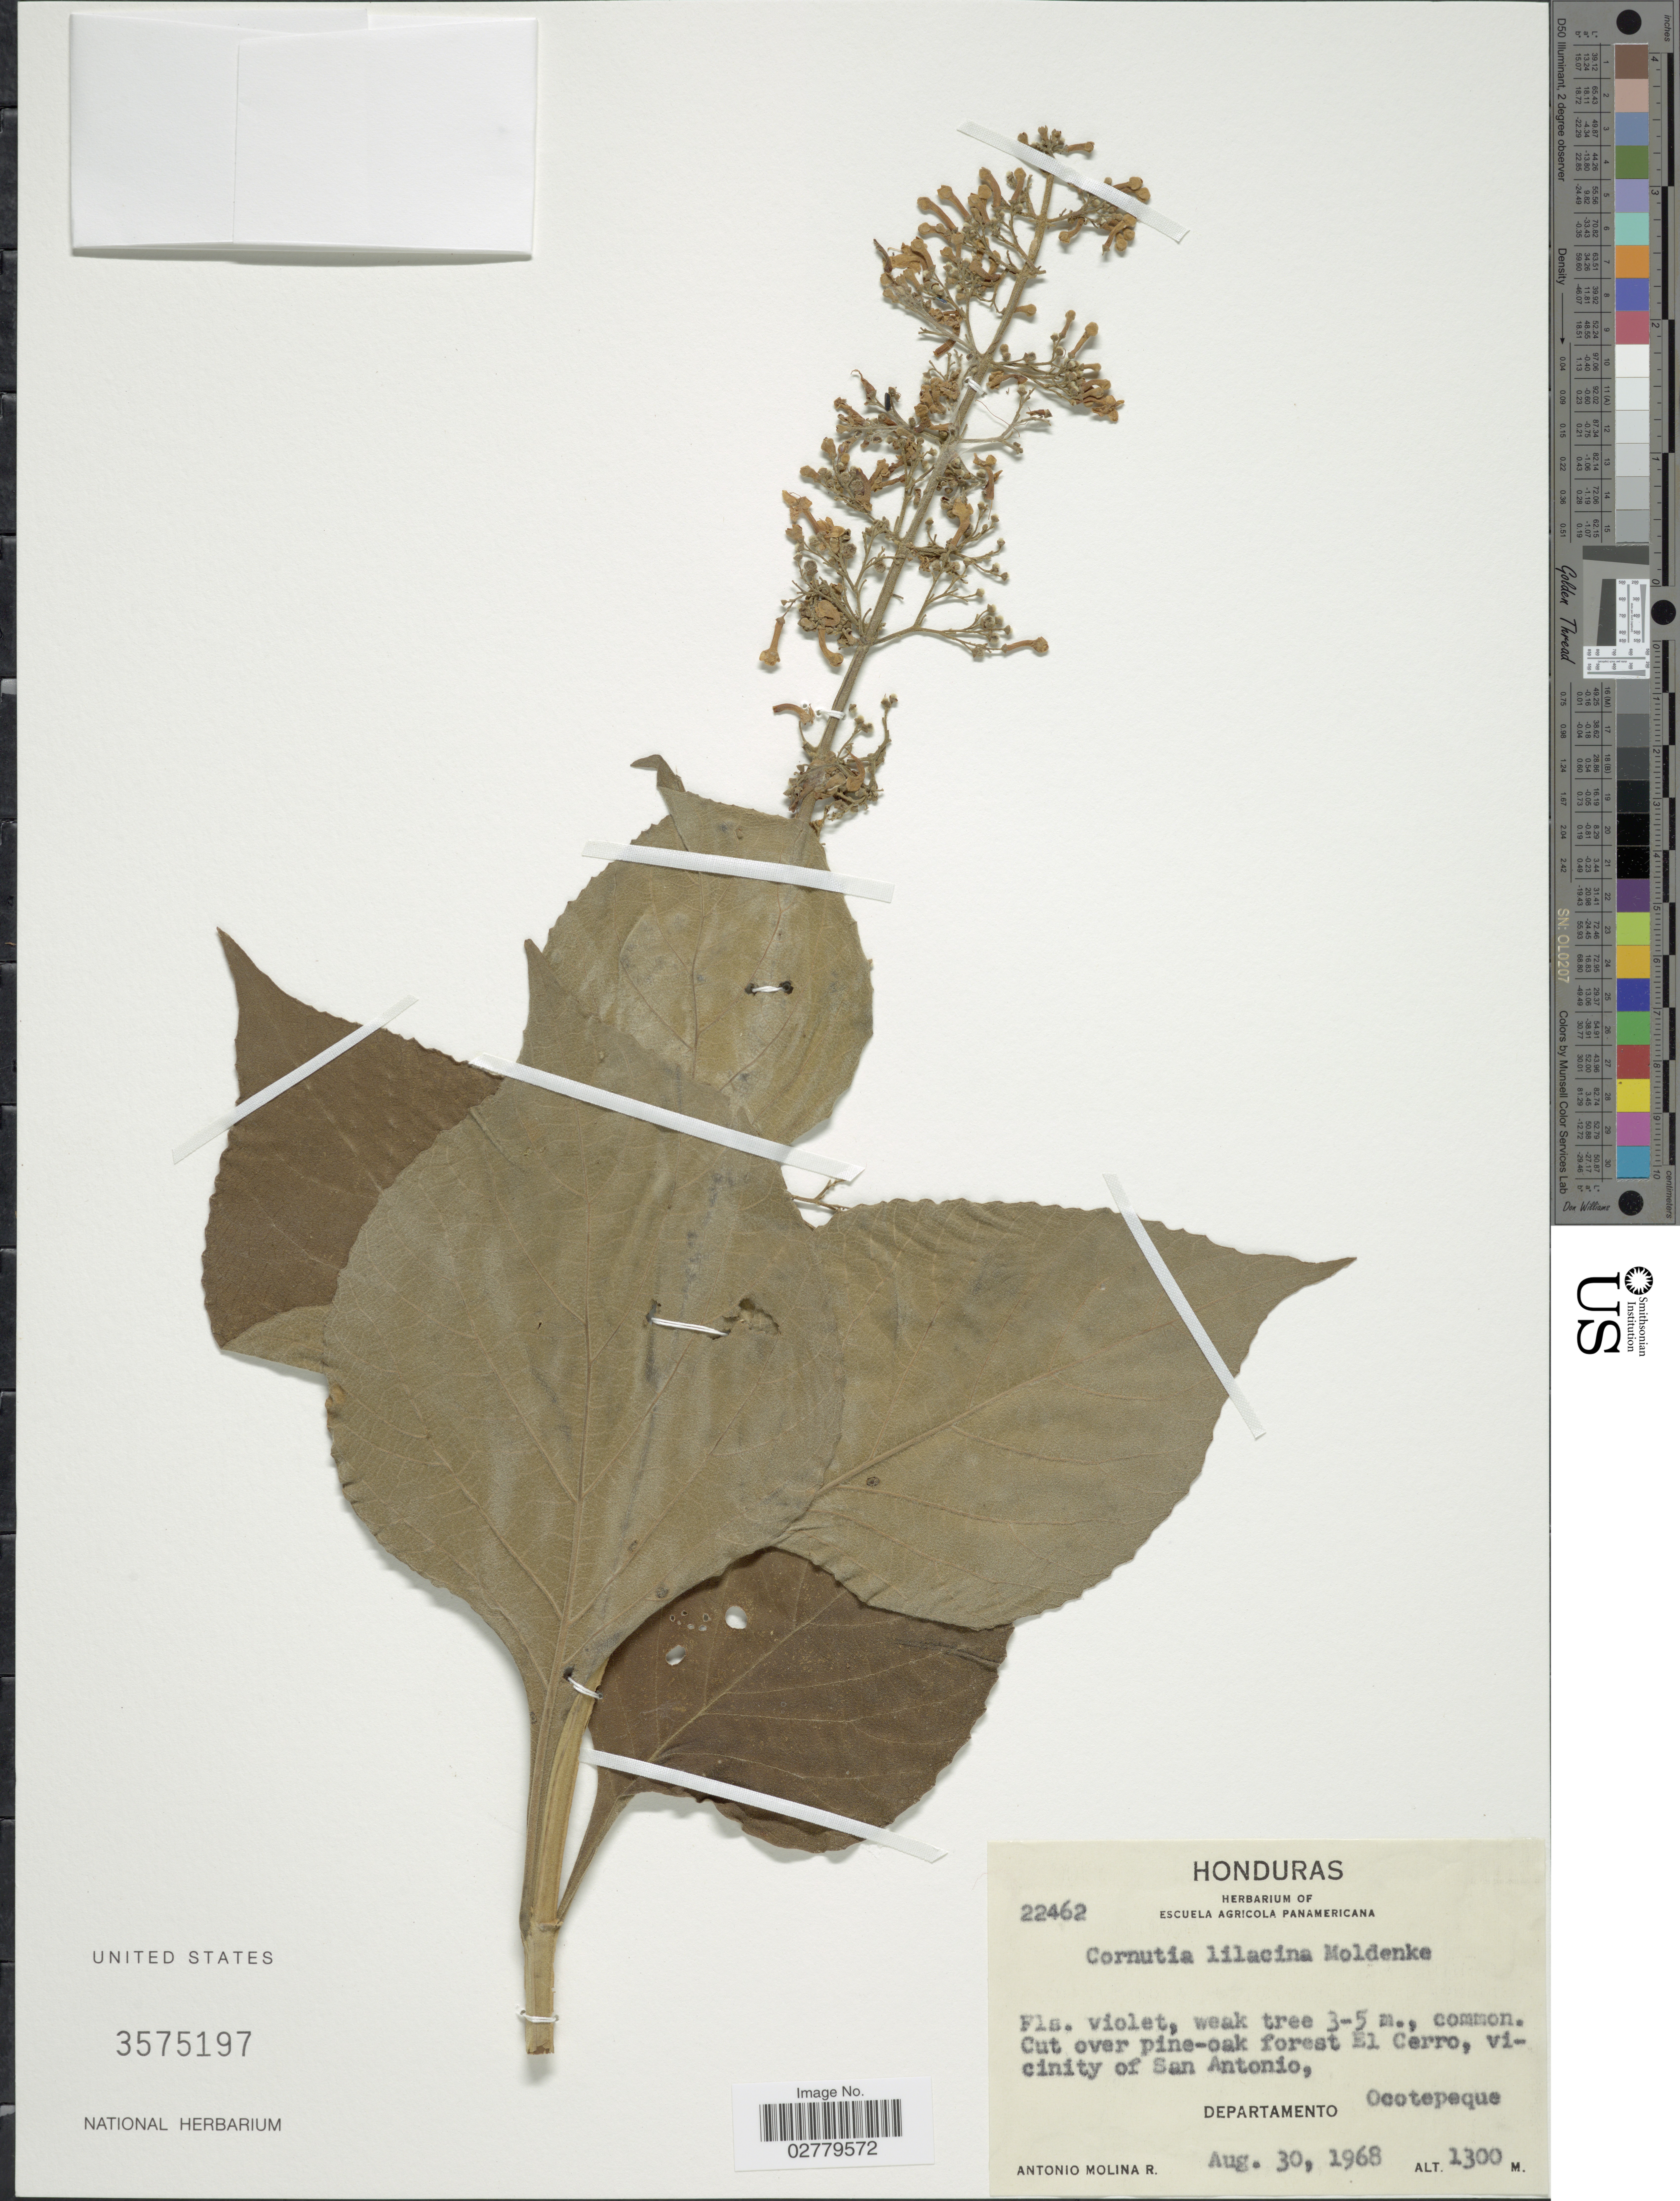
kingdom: Plantae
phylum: Tracheophyta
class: Magnoliopsida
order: Lamiales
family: Lamiaceae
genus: Cornutia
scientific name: Cornutia lilacina var. lilacina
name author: Moldenke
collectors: A. Molina R.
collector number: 22462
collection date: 1968-08-30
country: Honduras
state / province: Ocotepeque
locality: Cut over pine-oak forest El Cerro, vicinity of San Antonio, Departamento Ocotepeque.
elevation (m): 1300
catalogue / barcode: US 3575197